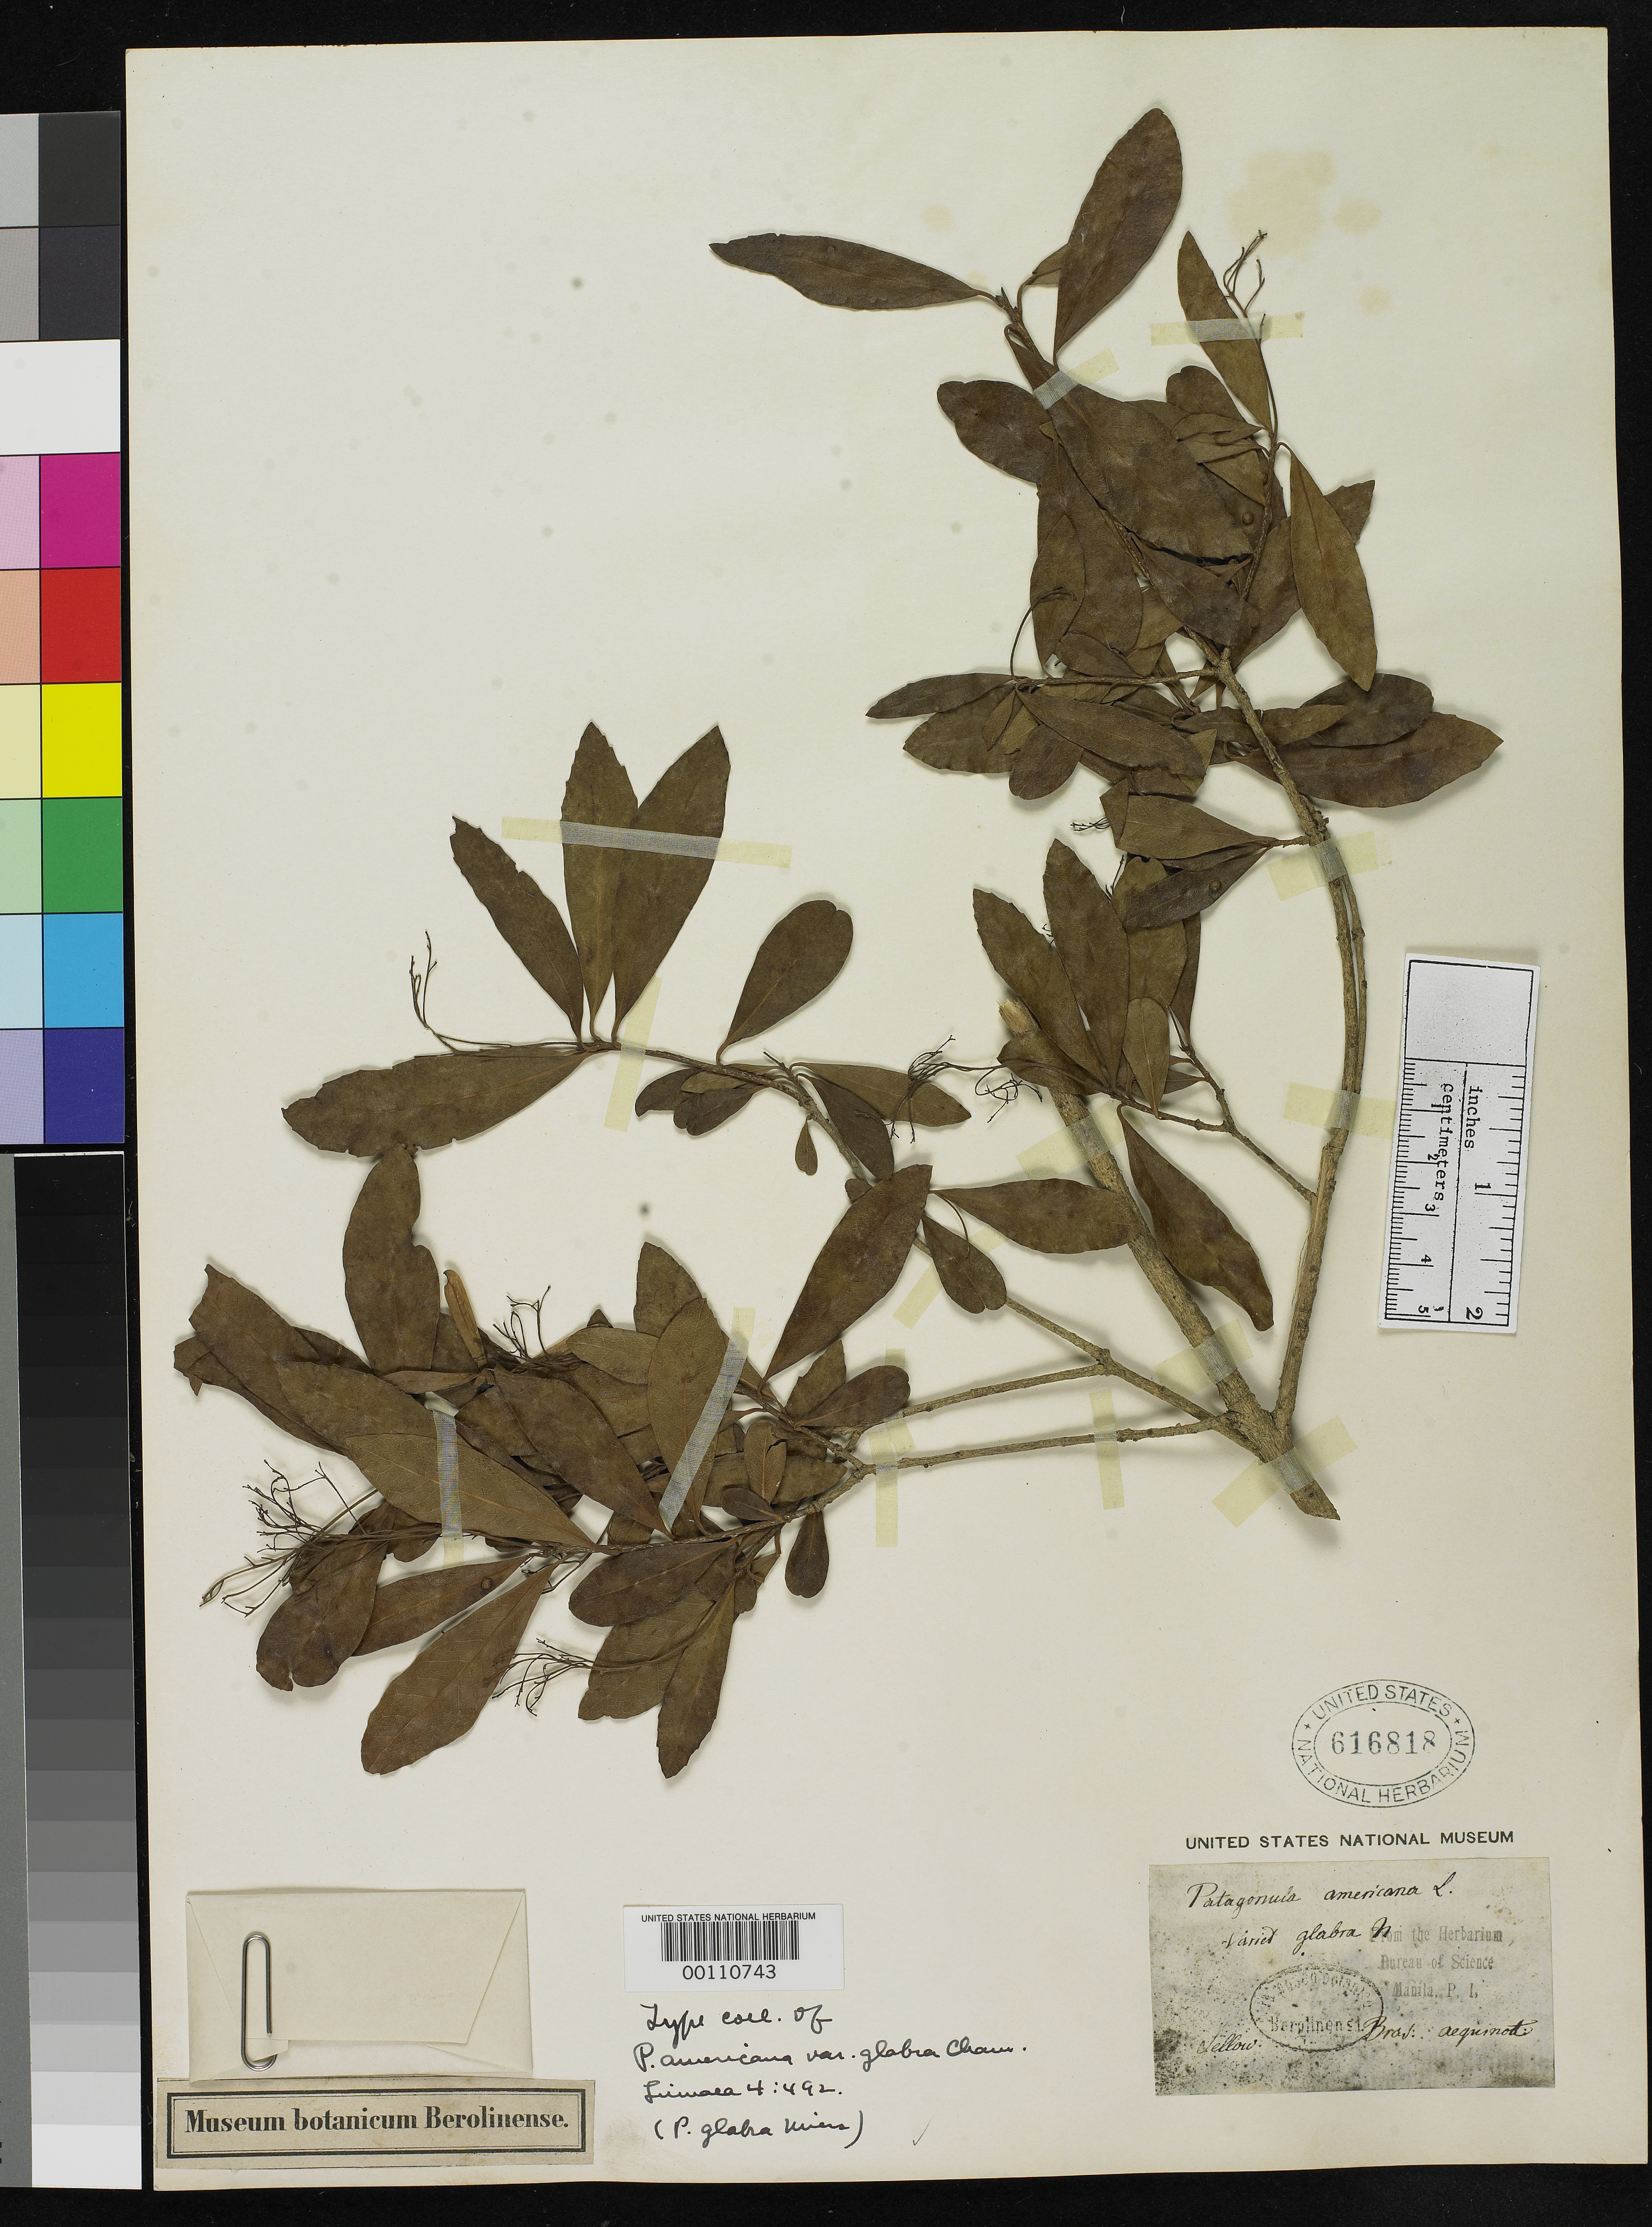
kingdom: Plantae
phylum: Tracheophyta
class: Magnoliopsida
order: Boraginales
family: Cordiaceae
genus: Patagonula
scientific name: Patagonula americana var. glabra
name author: Cham. & Schltdl.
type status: Type Collection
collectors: F. Sellow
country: Brazil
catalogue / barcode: US 616818